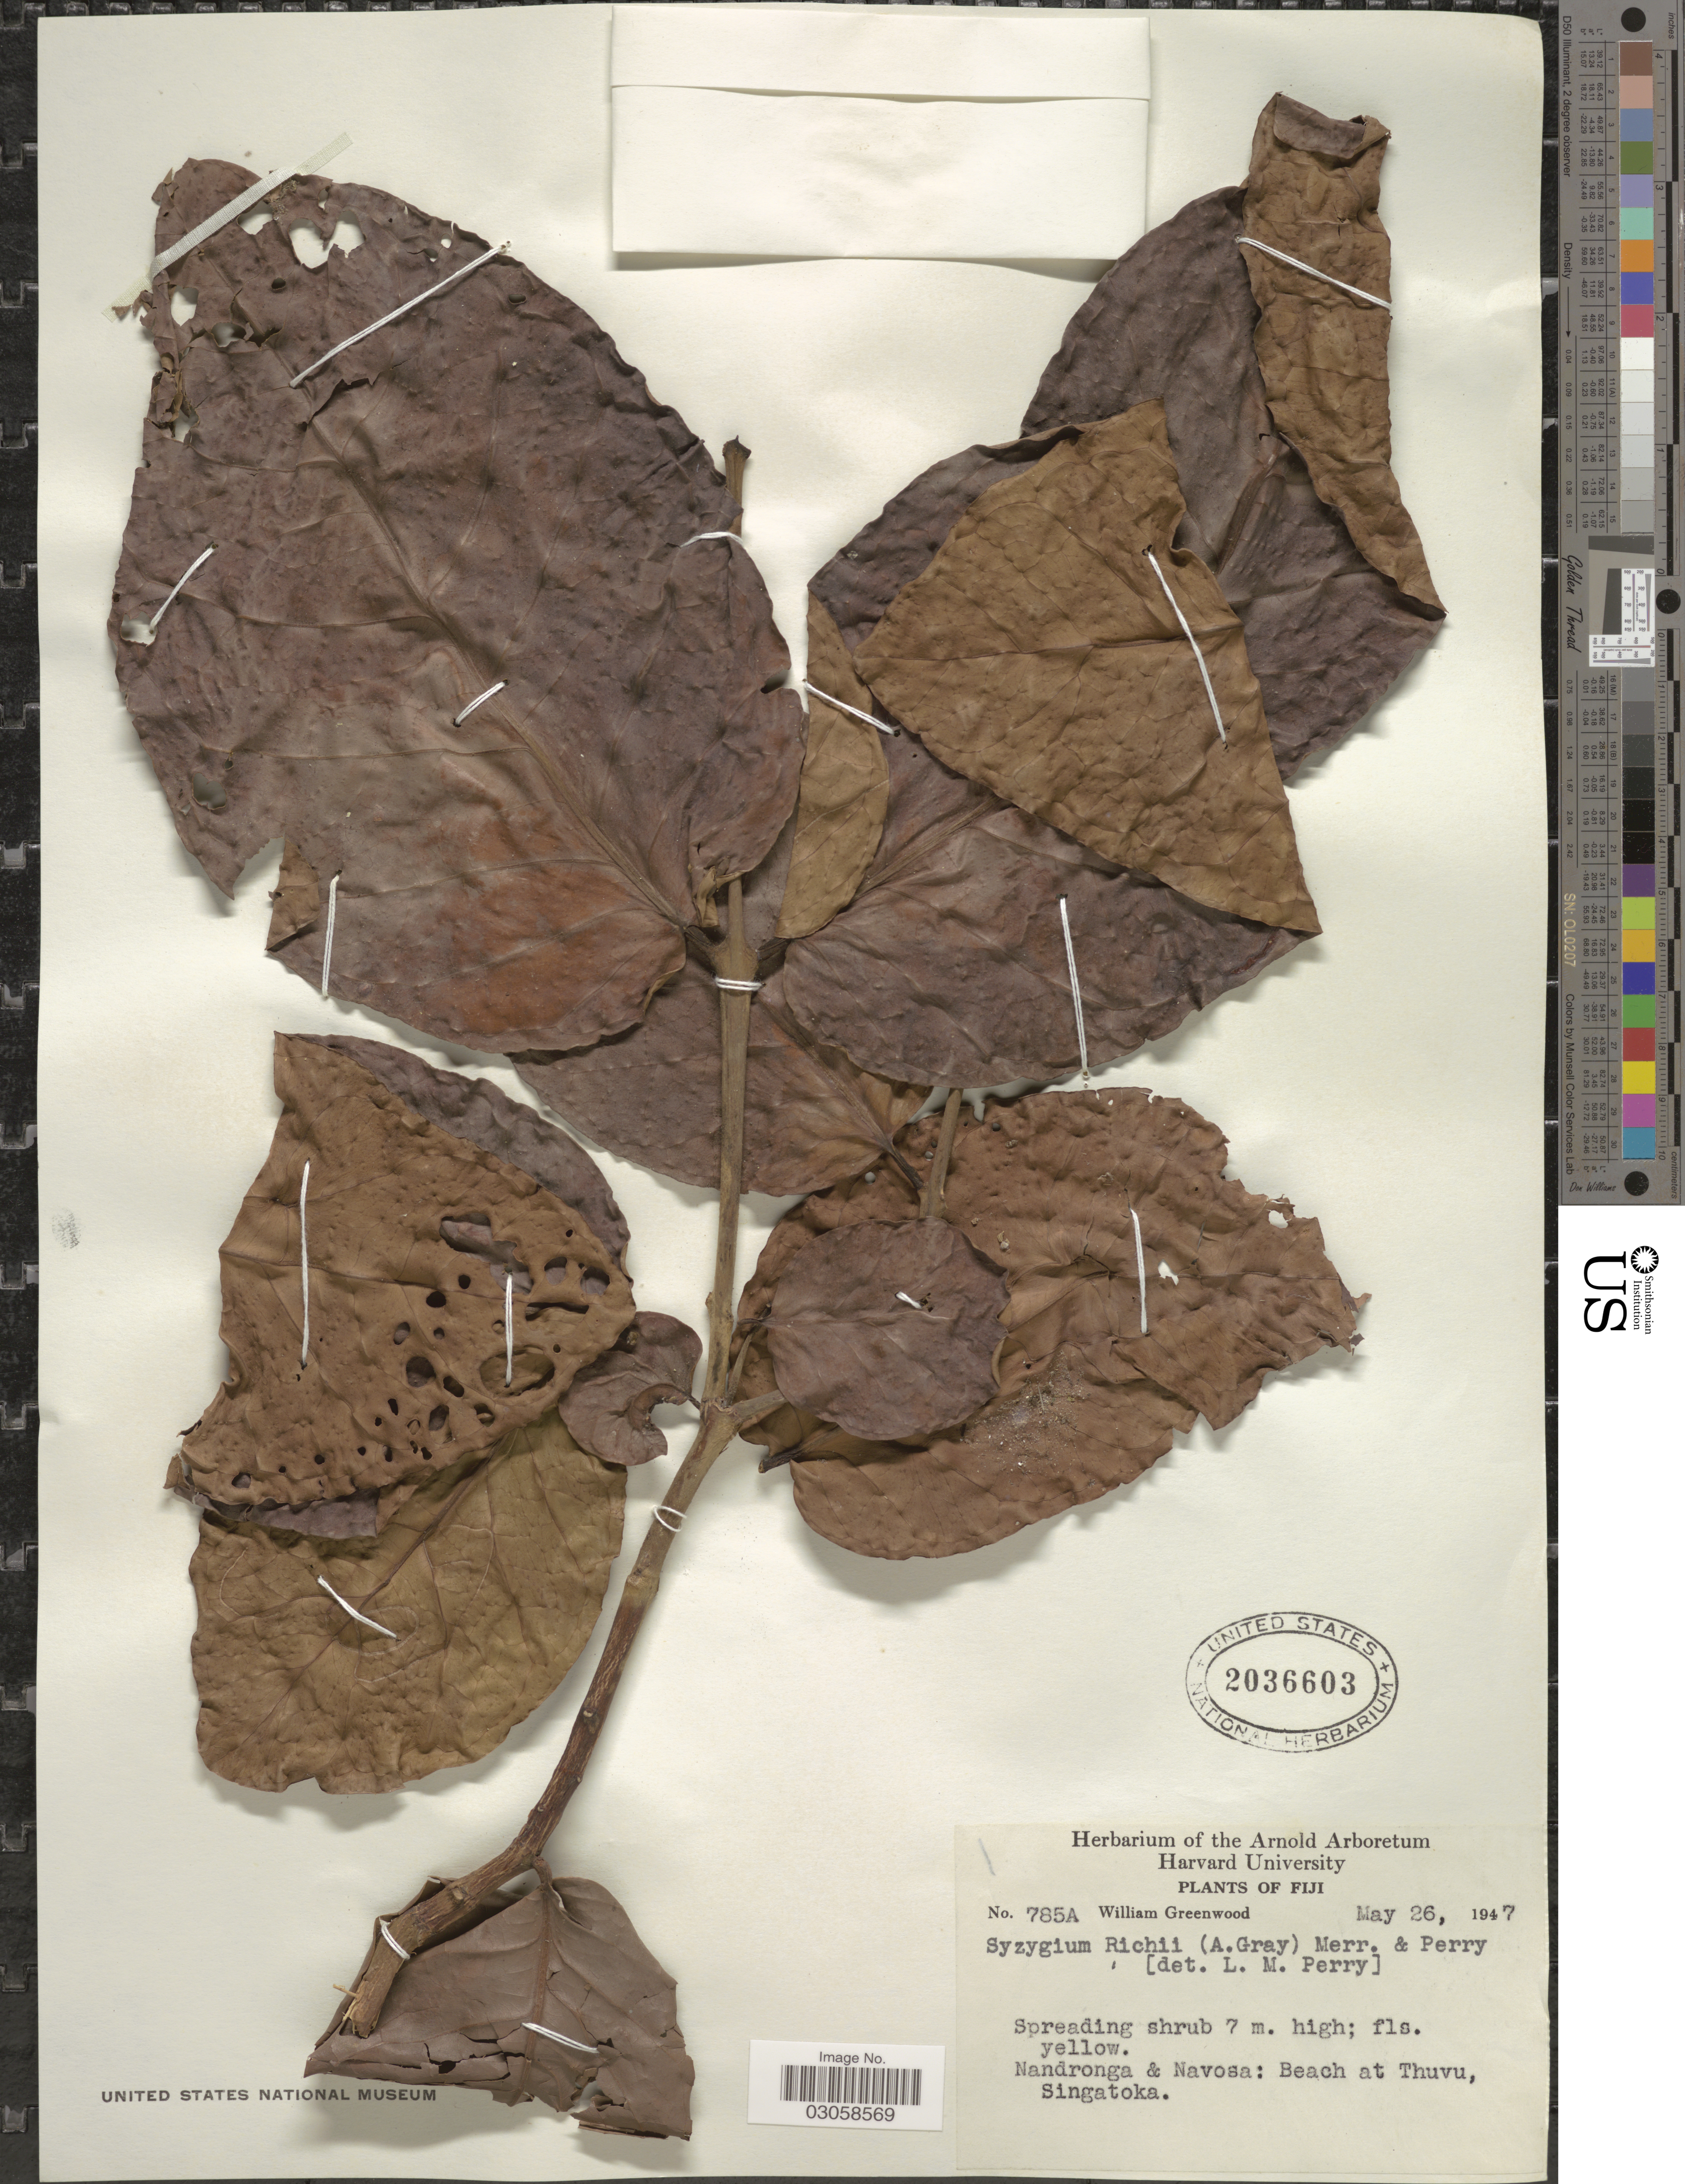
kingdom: Plantae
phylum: Tracheophyta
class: Magnoliopsida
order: Myrtales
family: Myrtaceae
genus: Syzygium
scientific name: Syzygium richii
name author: (A. Gray) Merr. & L.M. Perry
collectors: W. Greenwood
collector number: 785A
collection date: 1947-05-26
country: Fiji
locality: Nandronga & Navosa: Beach at Thuvu, Singatoka.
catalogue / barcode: US 2036603